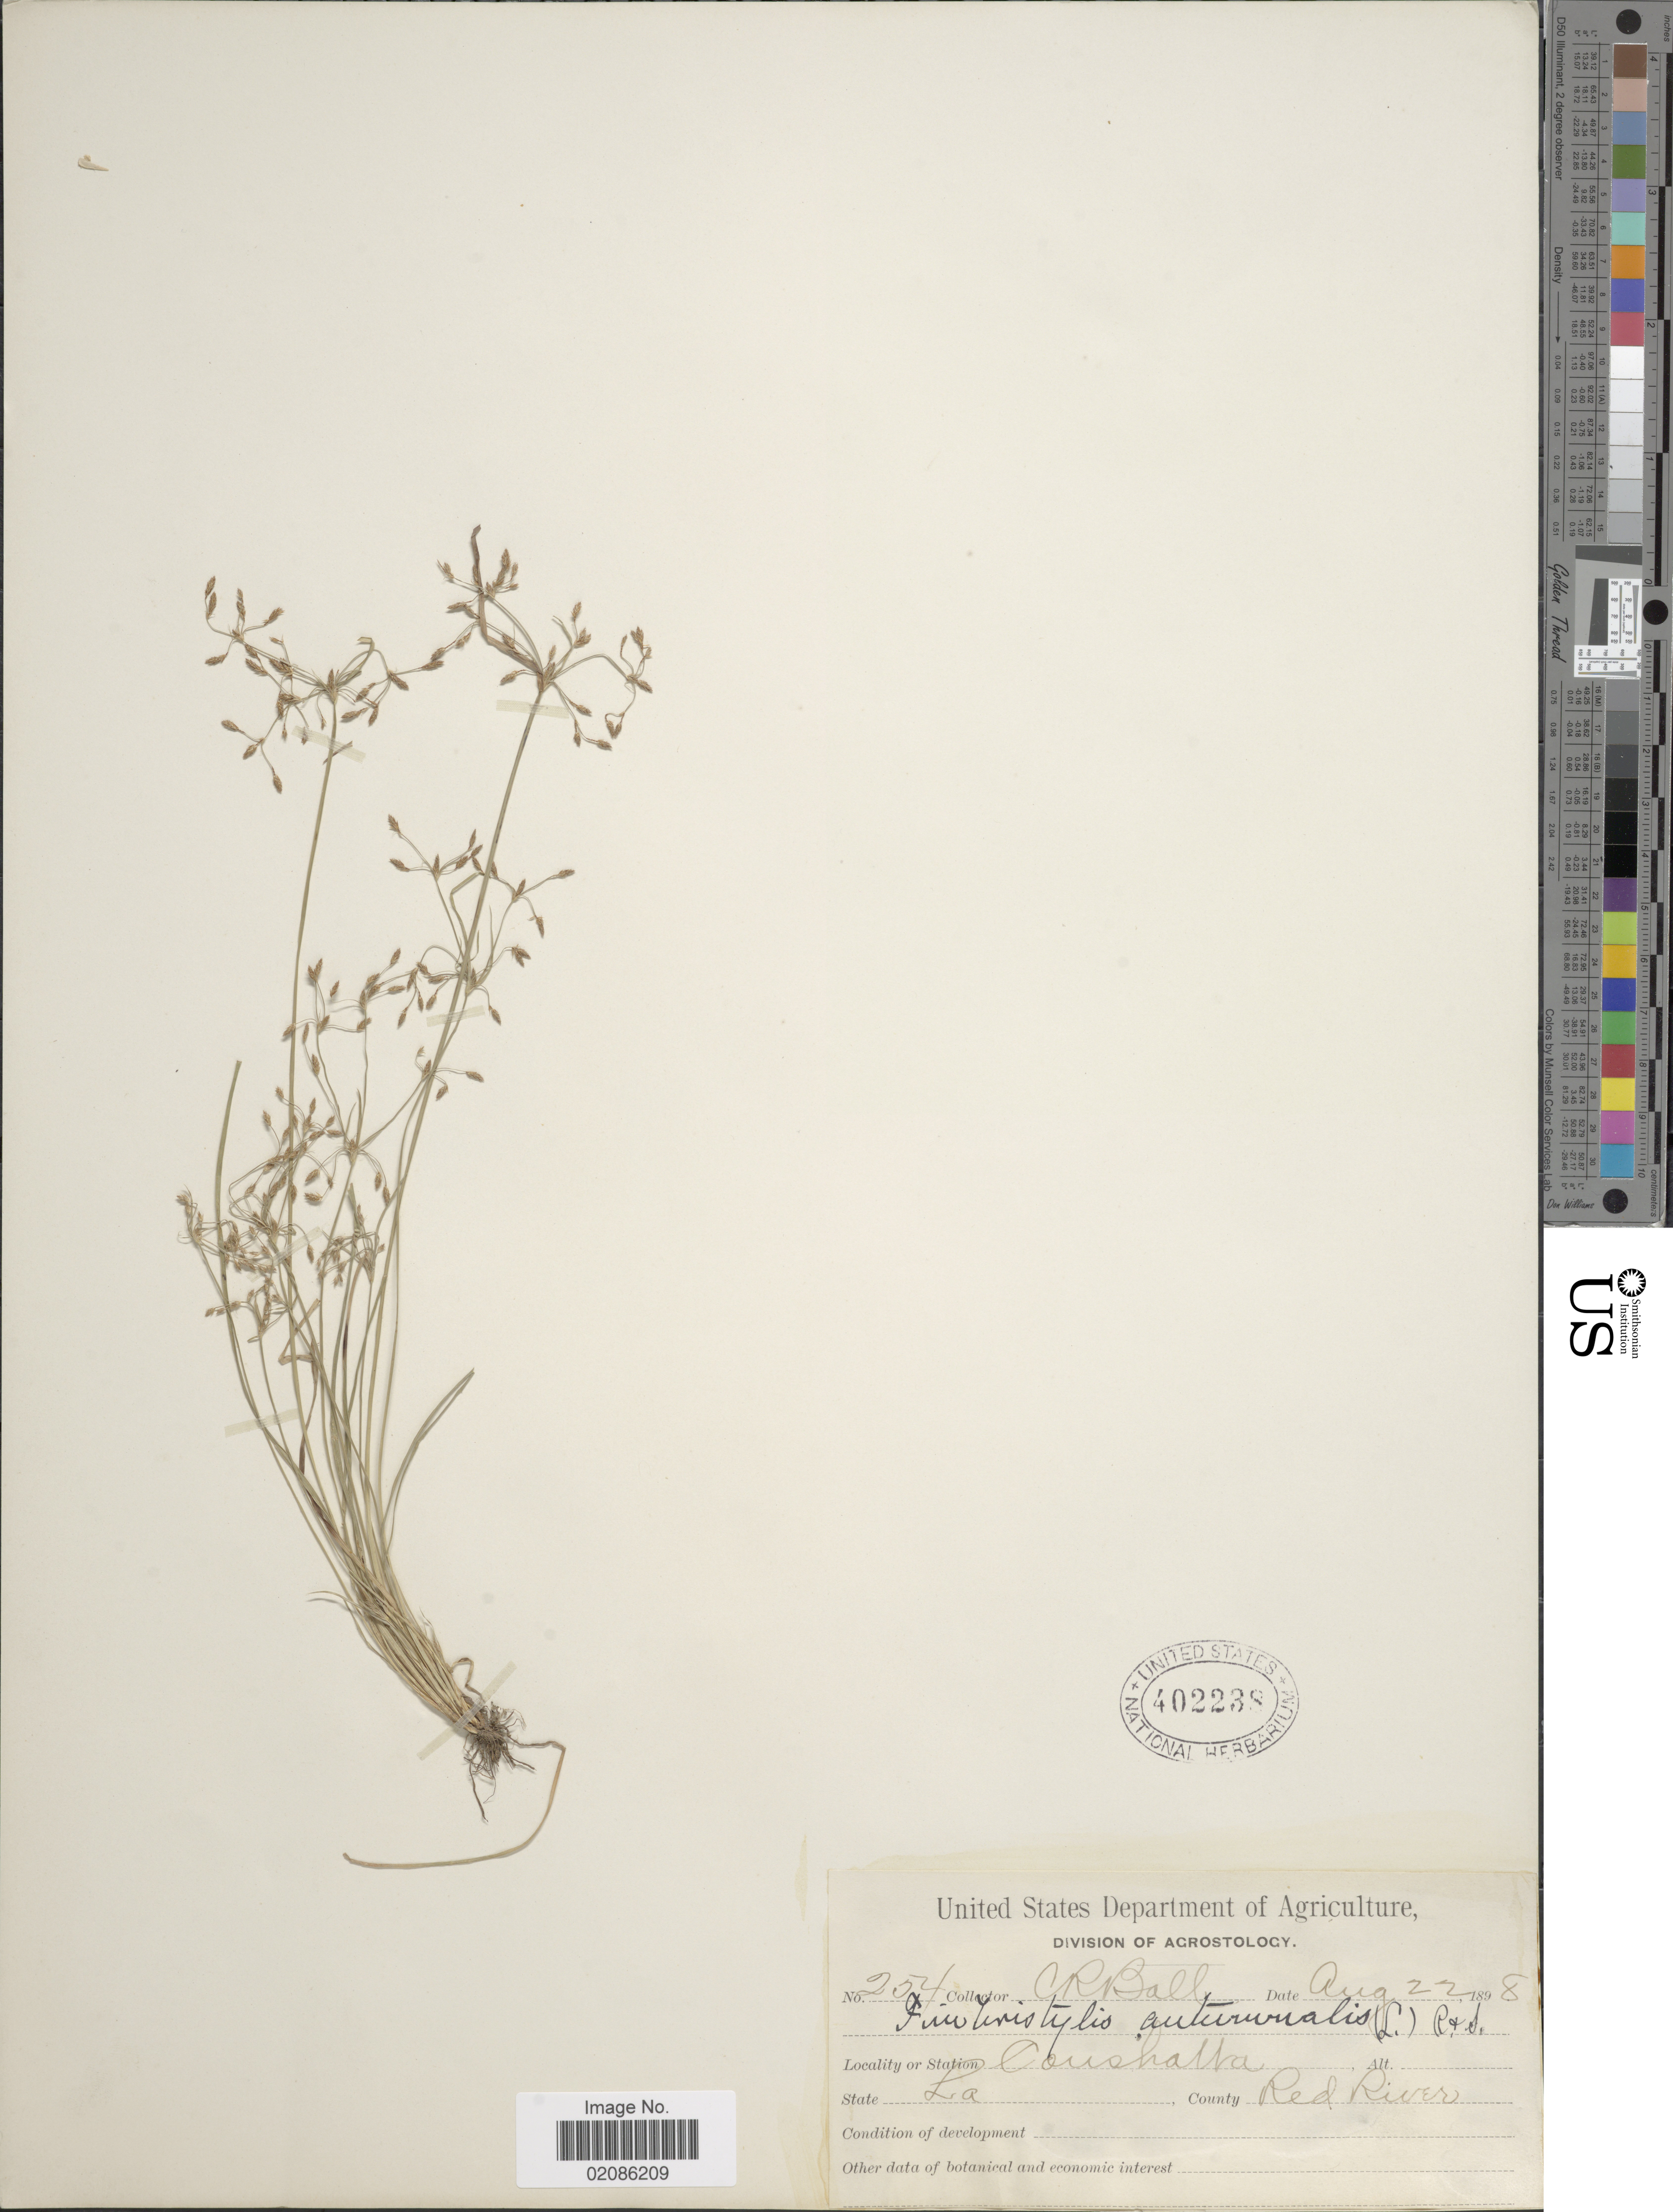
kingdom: Plantae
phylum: Tracheophyta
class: Liliopsida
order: Poales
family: Cyperaceae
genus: Fimbristylis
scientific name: Fimbristylis autumnalis (L.) Roem. & Schult.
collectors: C. R. Ball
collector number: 254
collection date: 1898-08-22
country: United States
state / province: Louisiana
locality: Coushalta, County Red Rivers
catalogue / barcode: US 402238